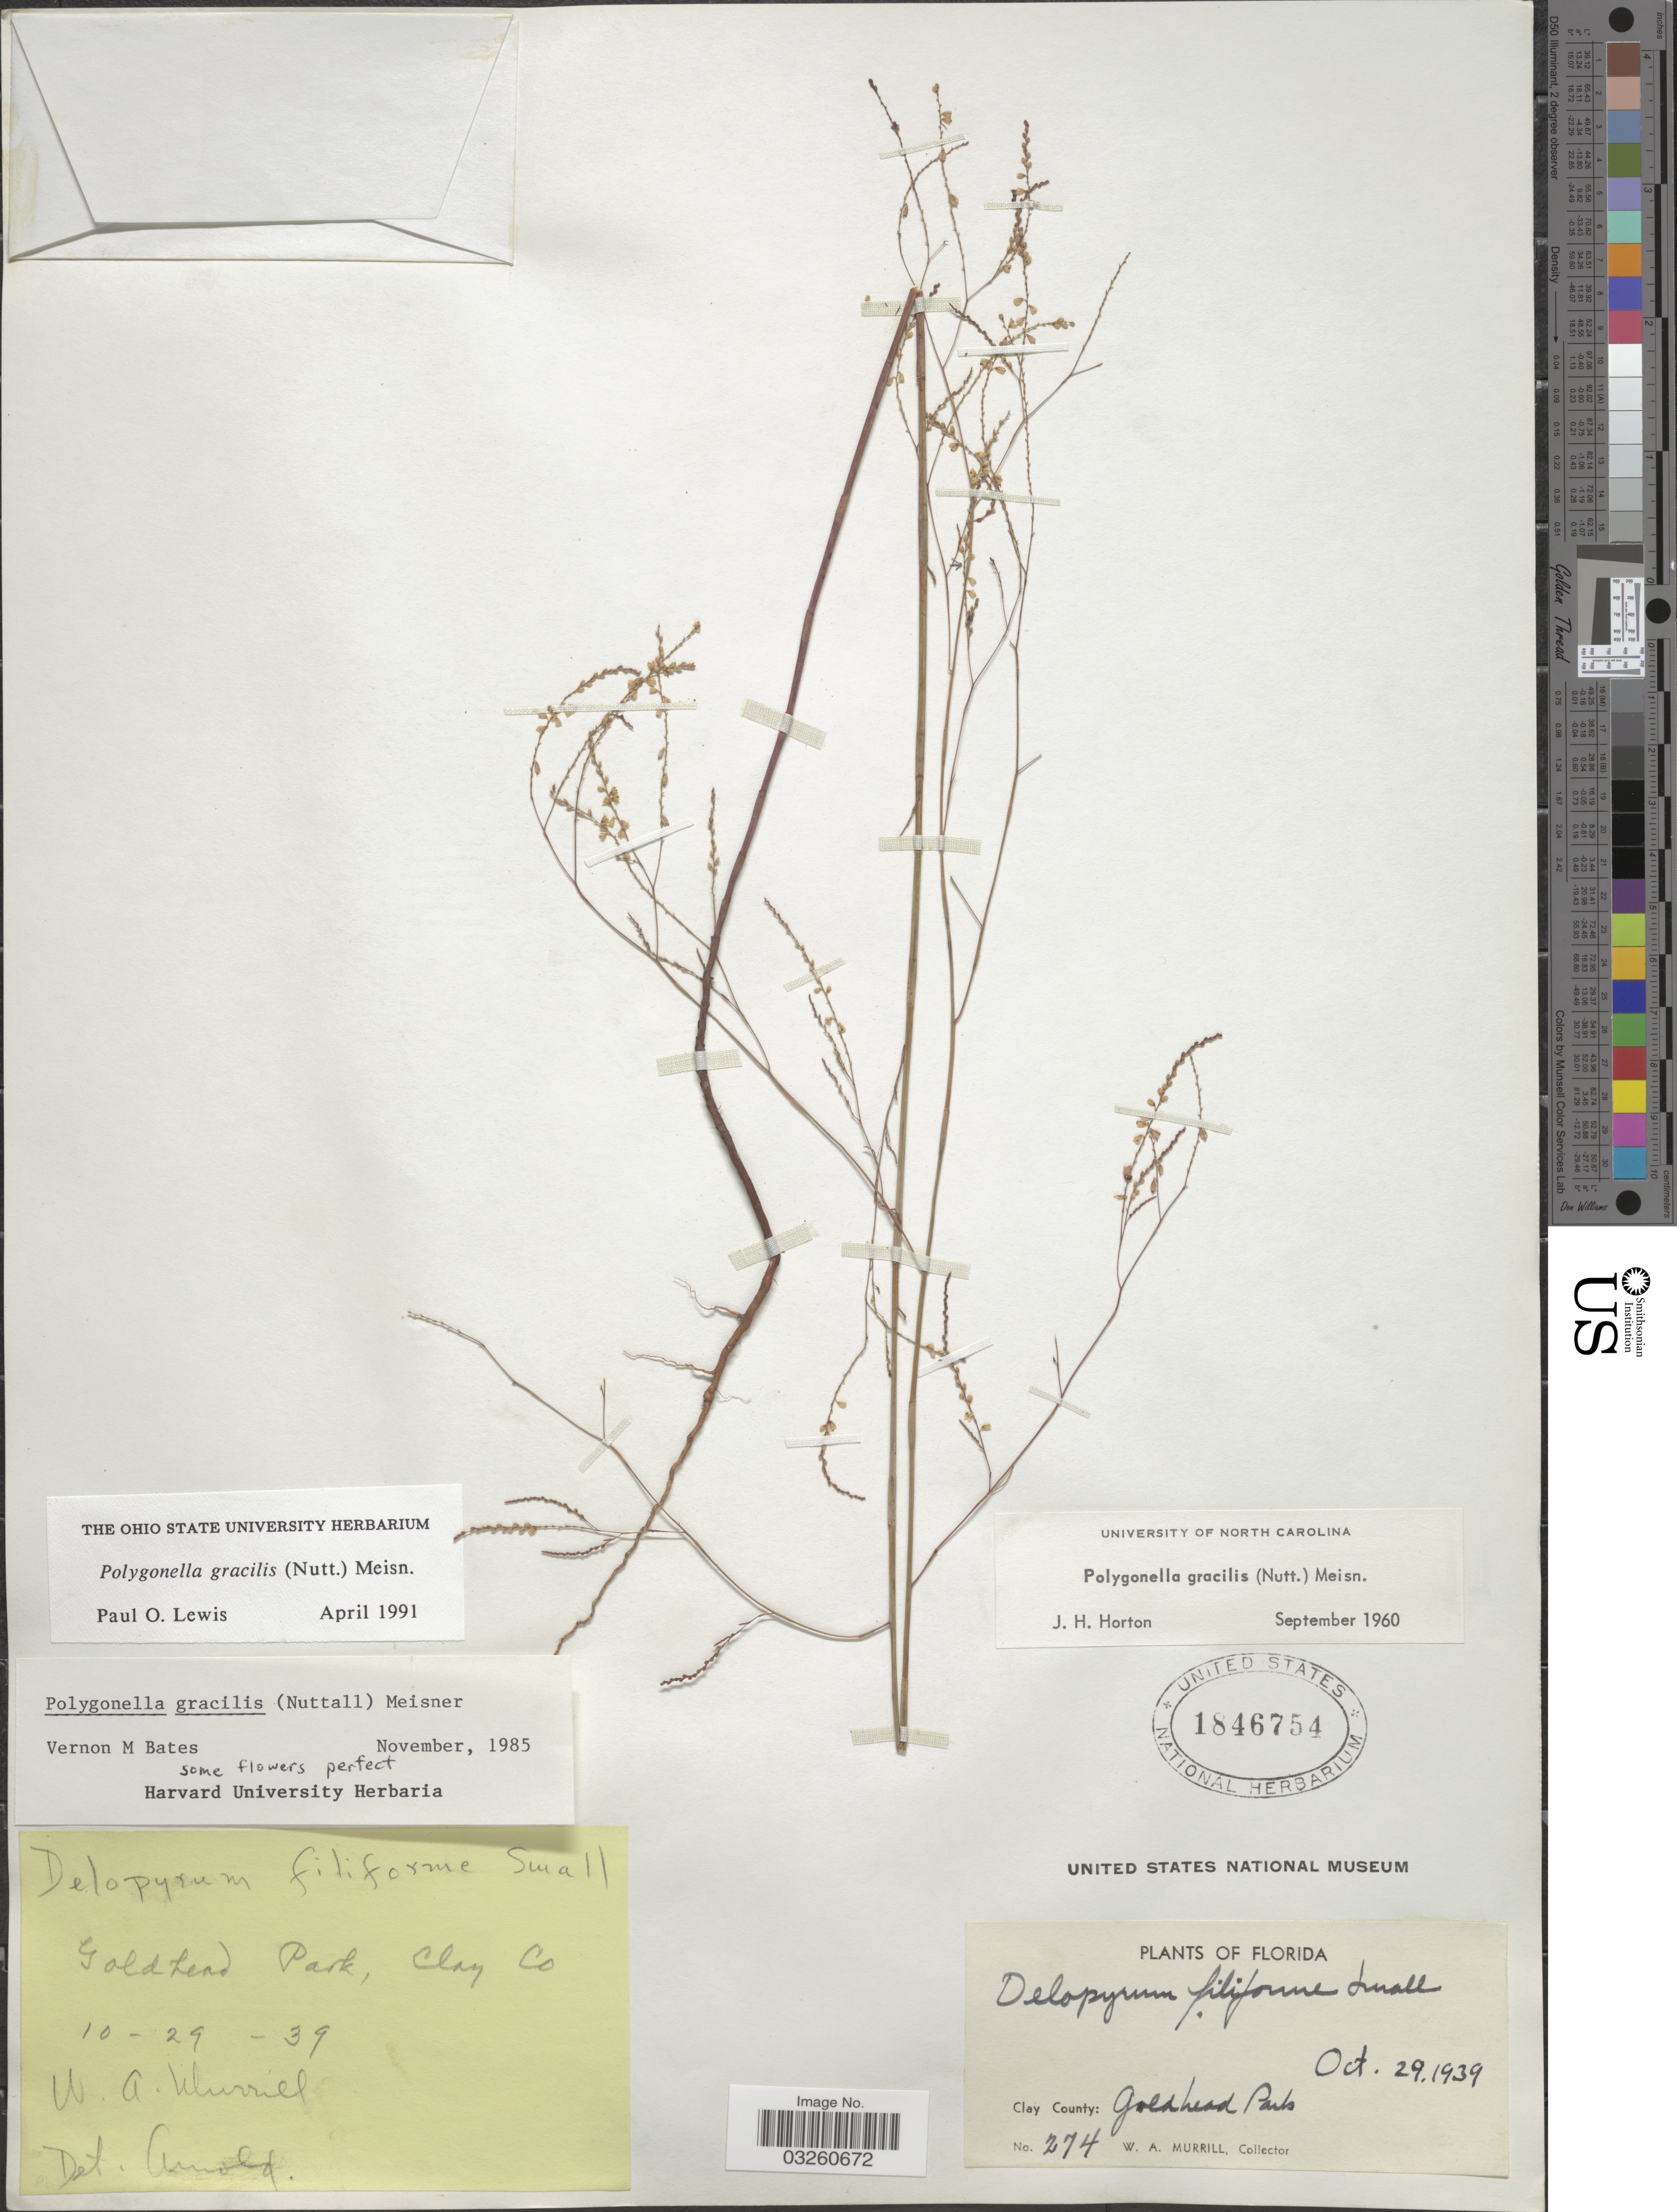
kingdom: Plantae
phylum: Tracheophyta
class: Magnoliopsida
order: Caryophyllales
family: Polygonaceae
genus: Polygonella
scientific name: Polygonella gracilis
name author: (Nutt.) Meisn.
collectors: W. A. Murrill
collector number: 274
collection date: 1939-10-29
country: United States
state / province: Florida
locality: Clay County: Goldhead Park.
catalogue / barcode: US 1846754